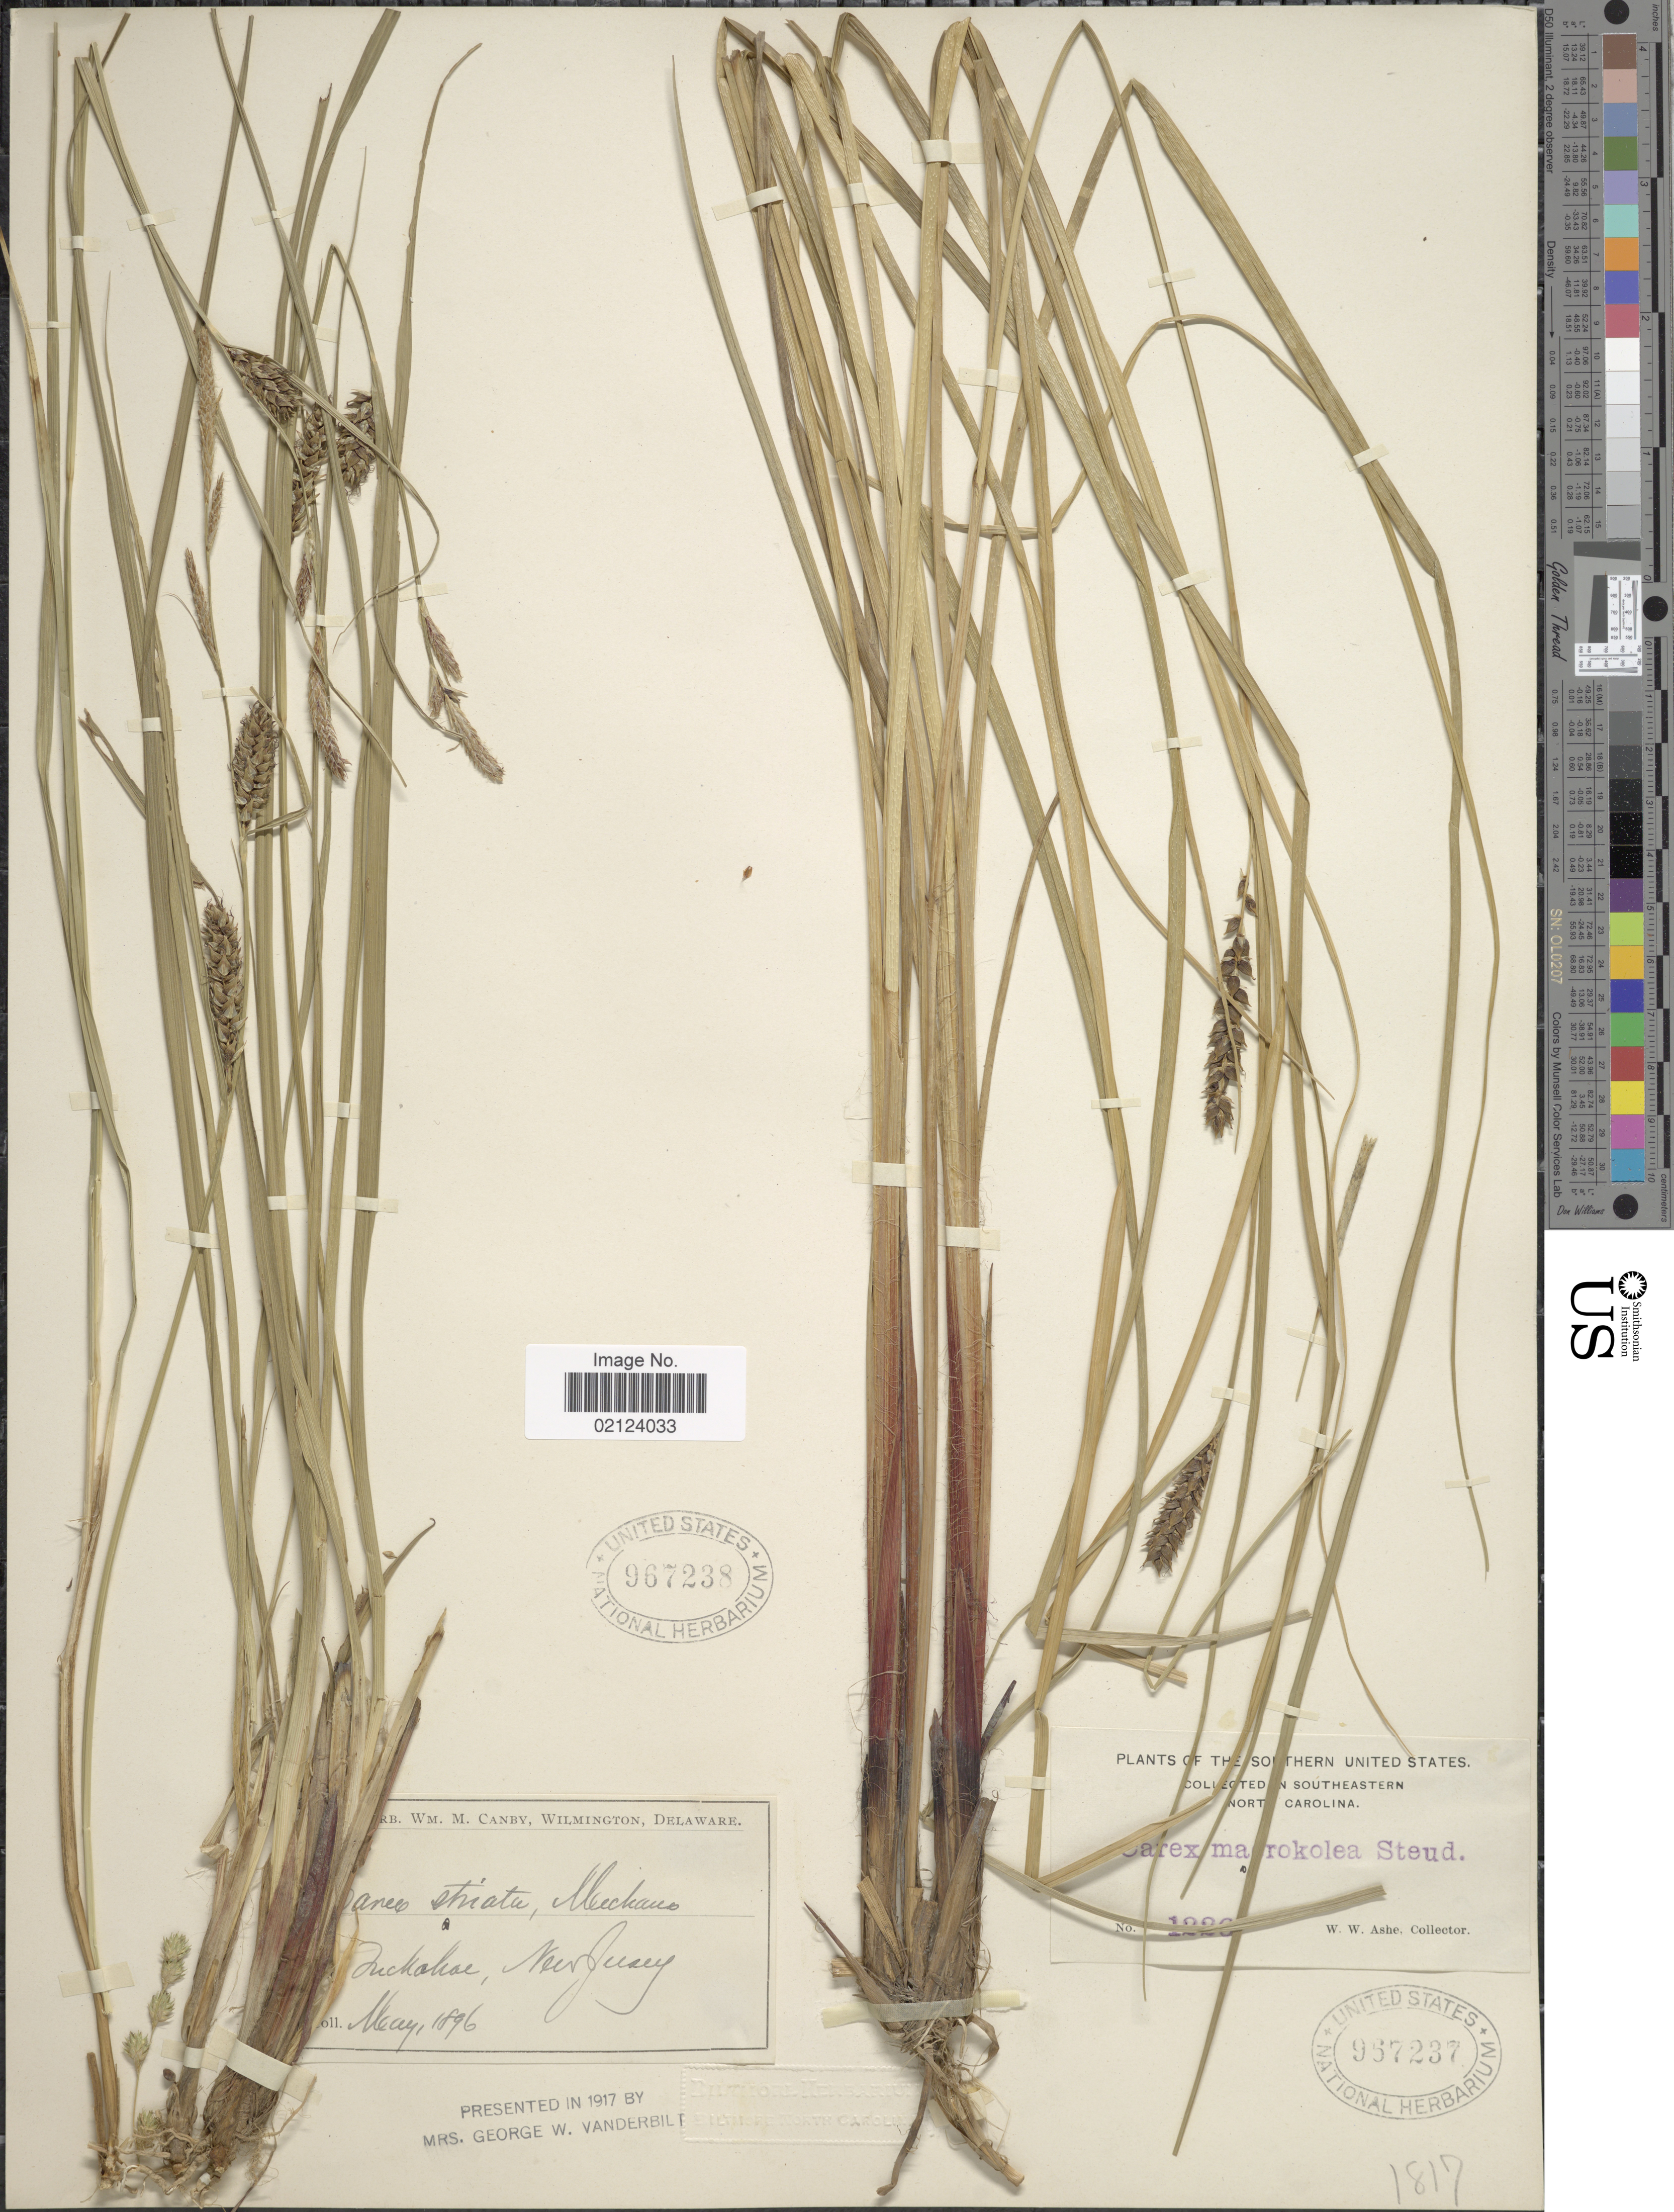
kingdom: Plantae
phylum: Tracheophyta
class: Liliopsida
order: Poales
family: Cyperaceae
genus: Carex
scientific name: Carex striata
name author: Michx.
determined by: Strong, Mark T., (BOT), Smithsonian Institution - National Museum of Natural History (UNITED STATES)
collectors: W. W. Ashe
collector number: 1226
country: United States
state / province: North Carolina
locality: Southern United States. Southeastern North Carolina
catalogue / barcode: US 967237-2